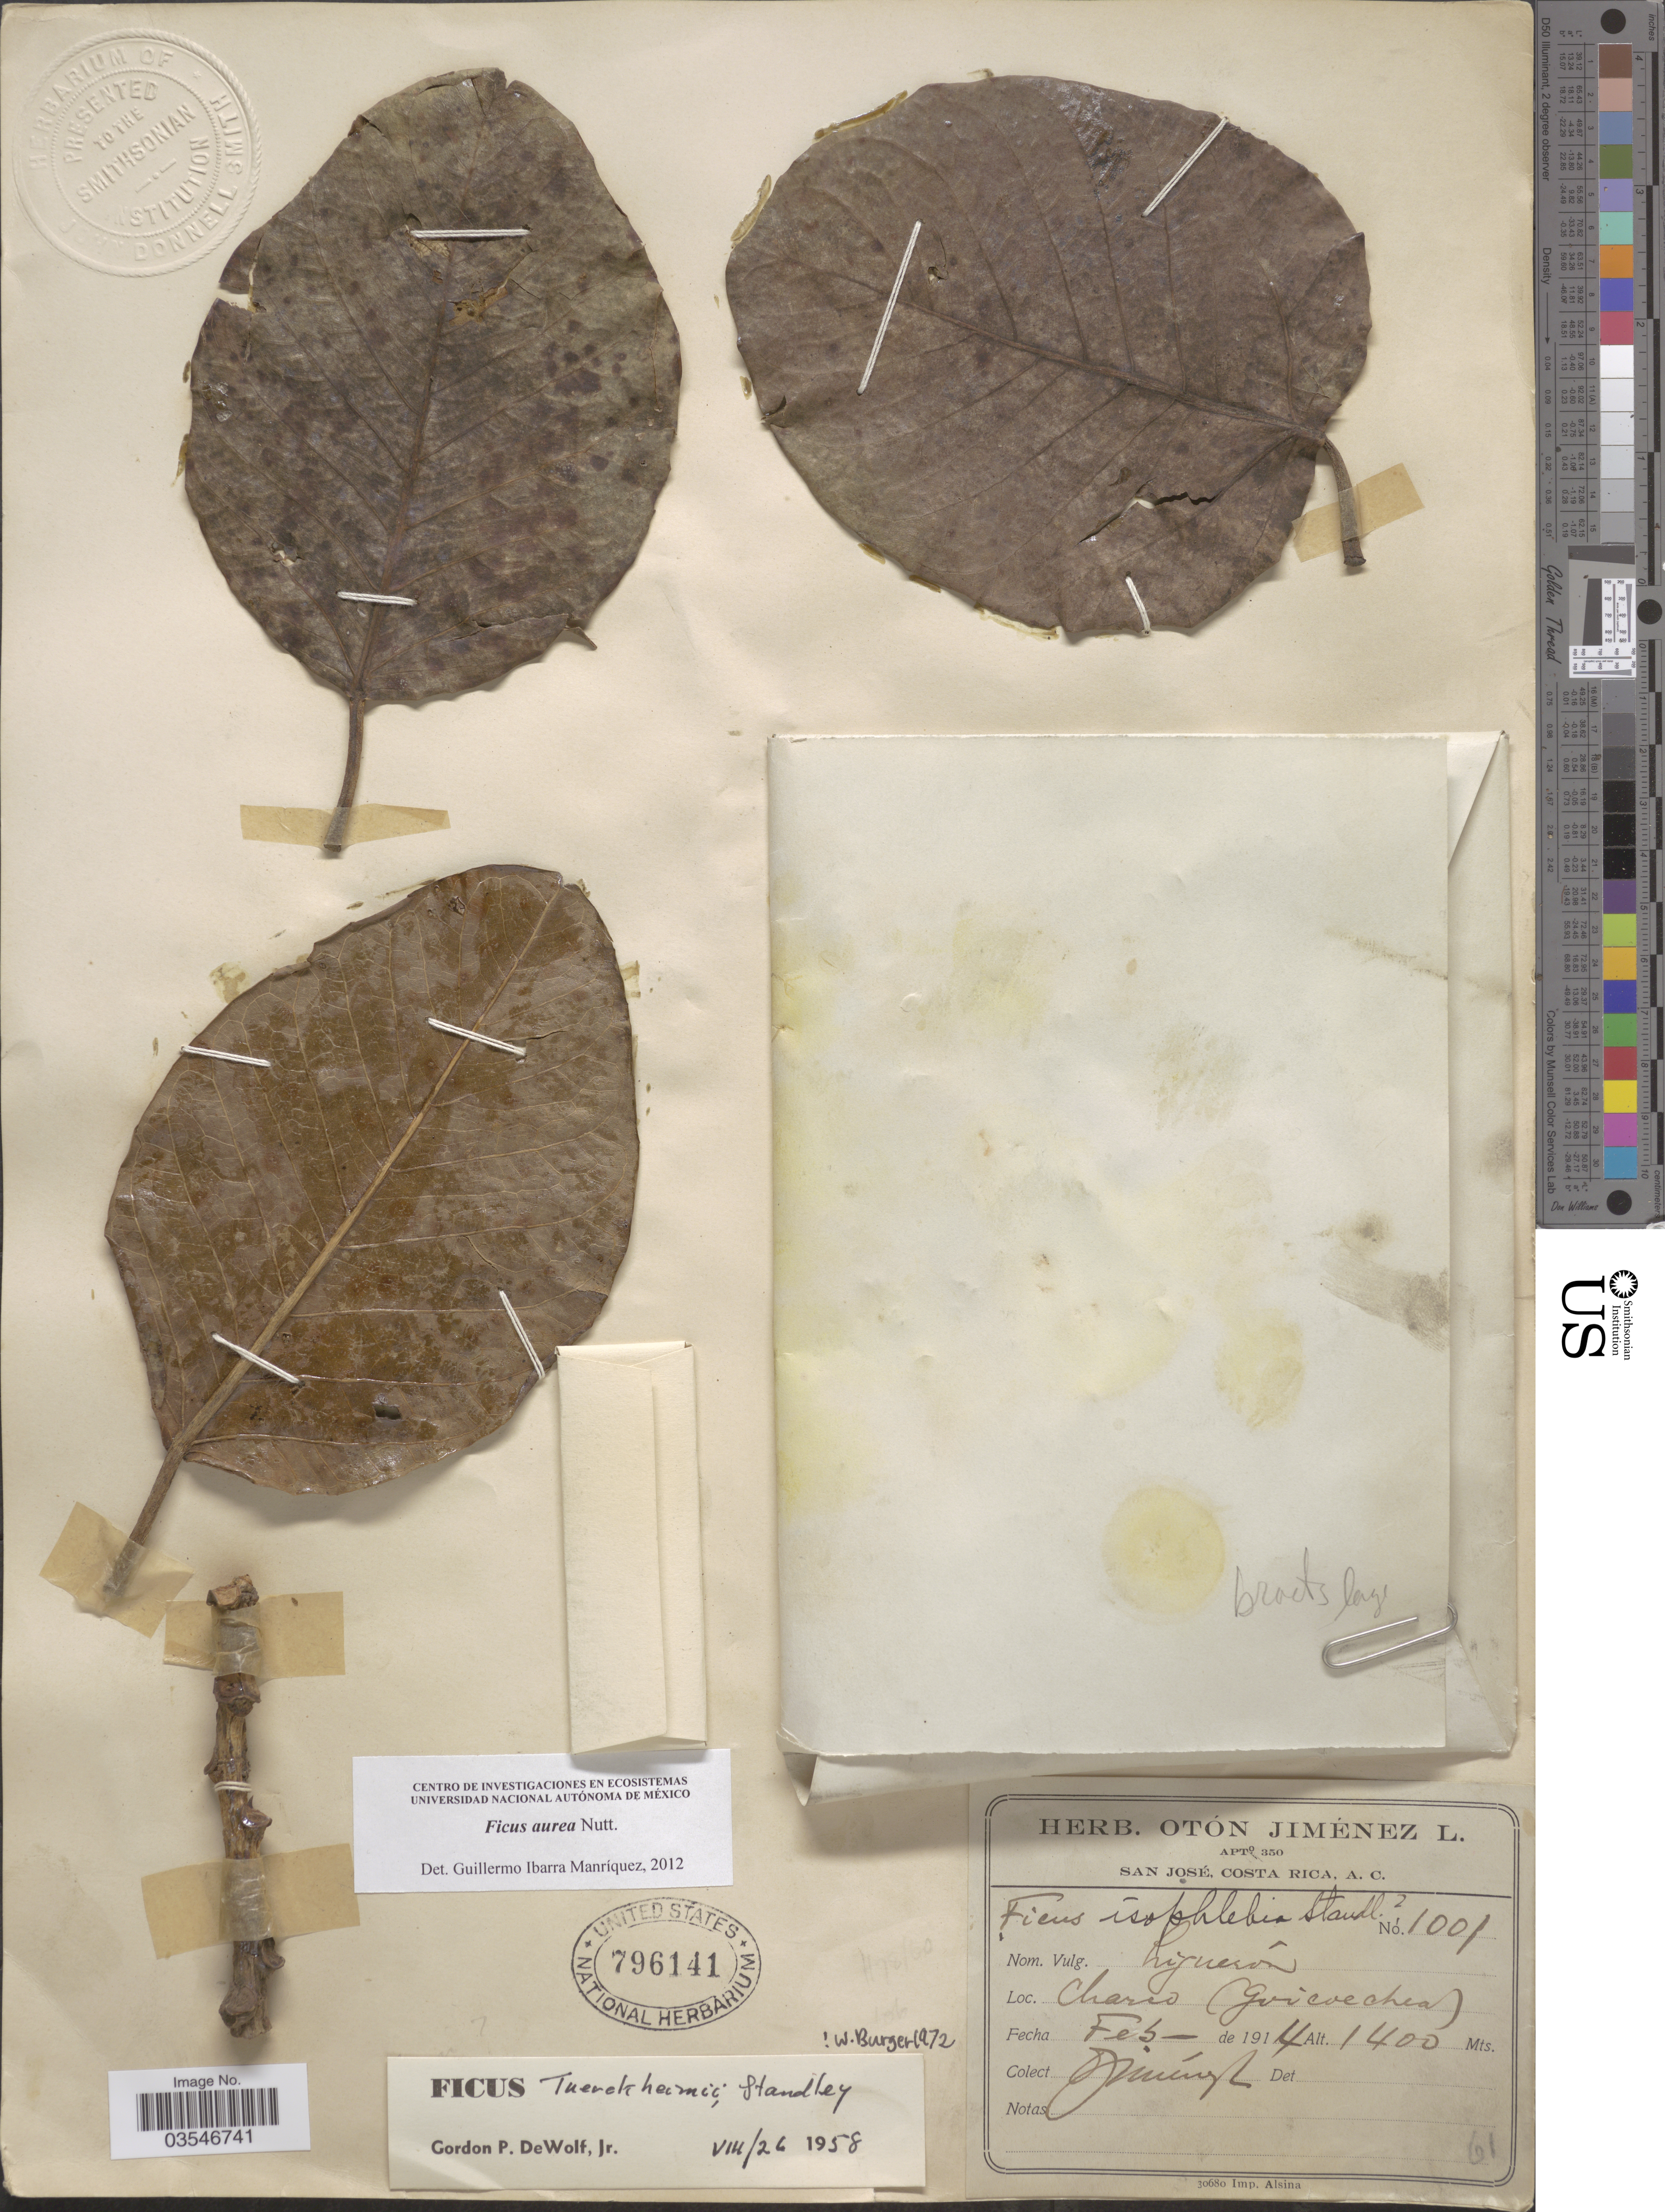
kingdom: Plantae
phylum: Tracheophyta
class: Magnoliopsida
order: Rosales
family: Moraceae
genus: Ficus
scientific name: Ficus aurea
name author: Nutt.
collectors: O. Jiménez L.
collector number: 1001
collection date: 1914-02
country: Costa Rica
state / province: San José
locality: Charco (Goicoechea)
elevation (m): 1400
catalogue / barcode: US 796141